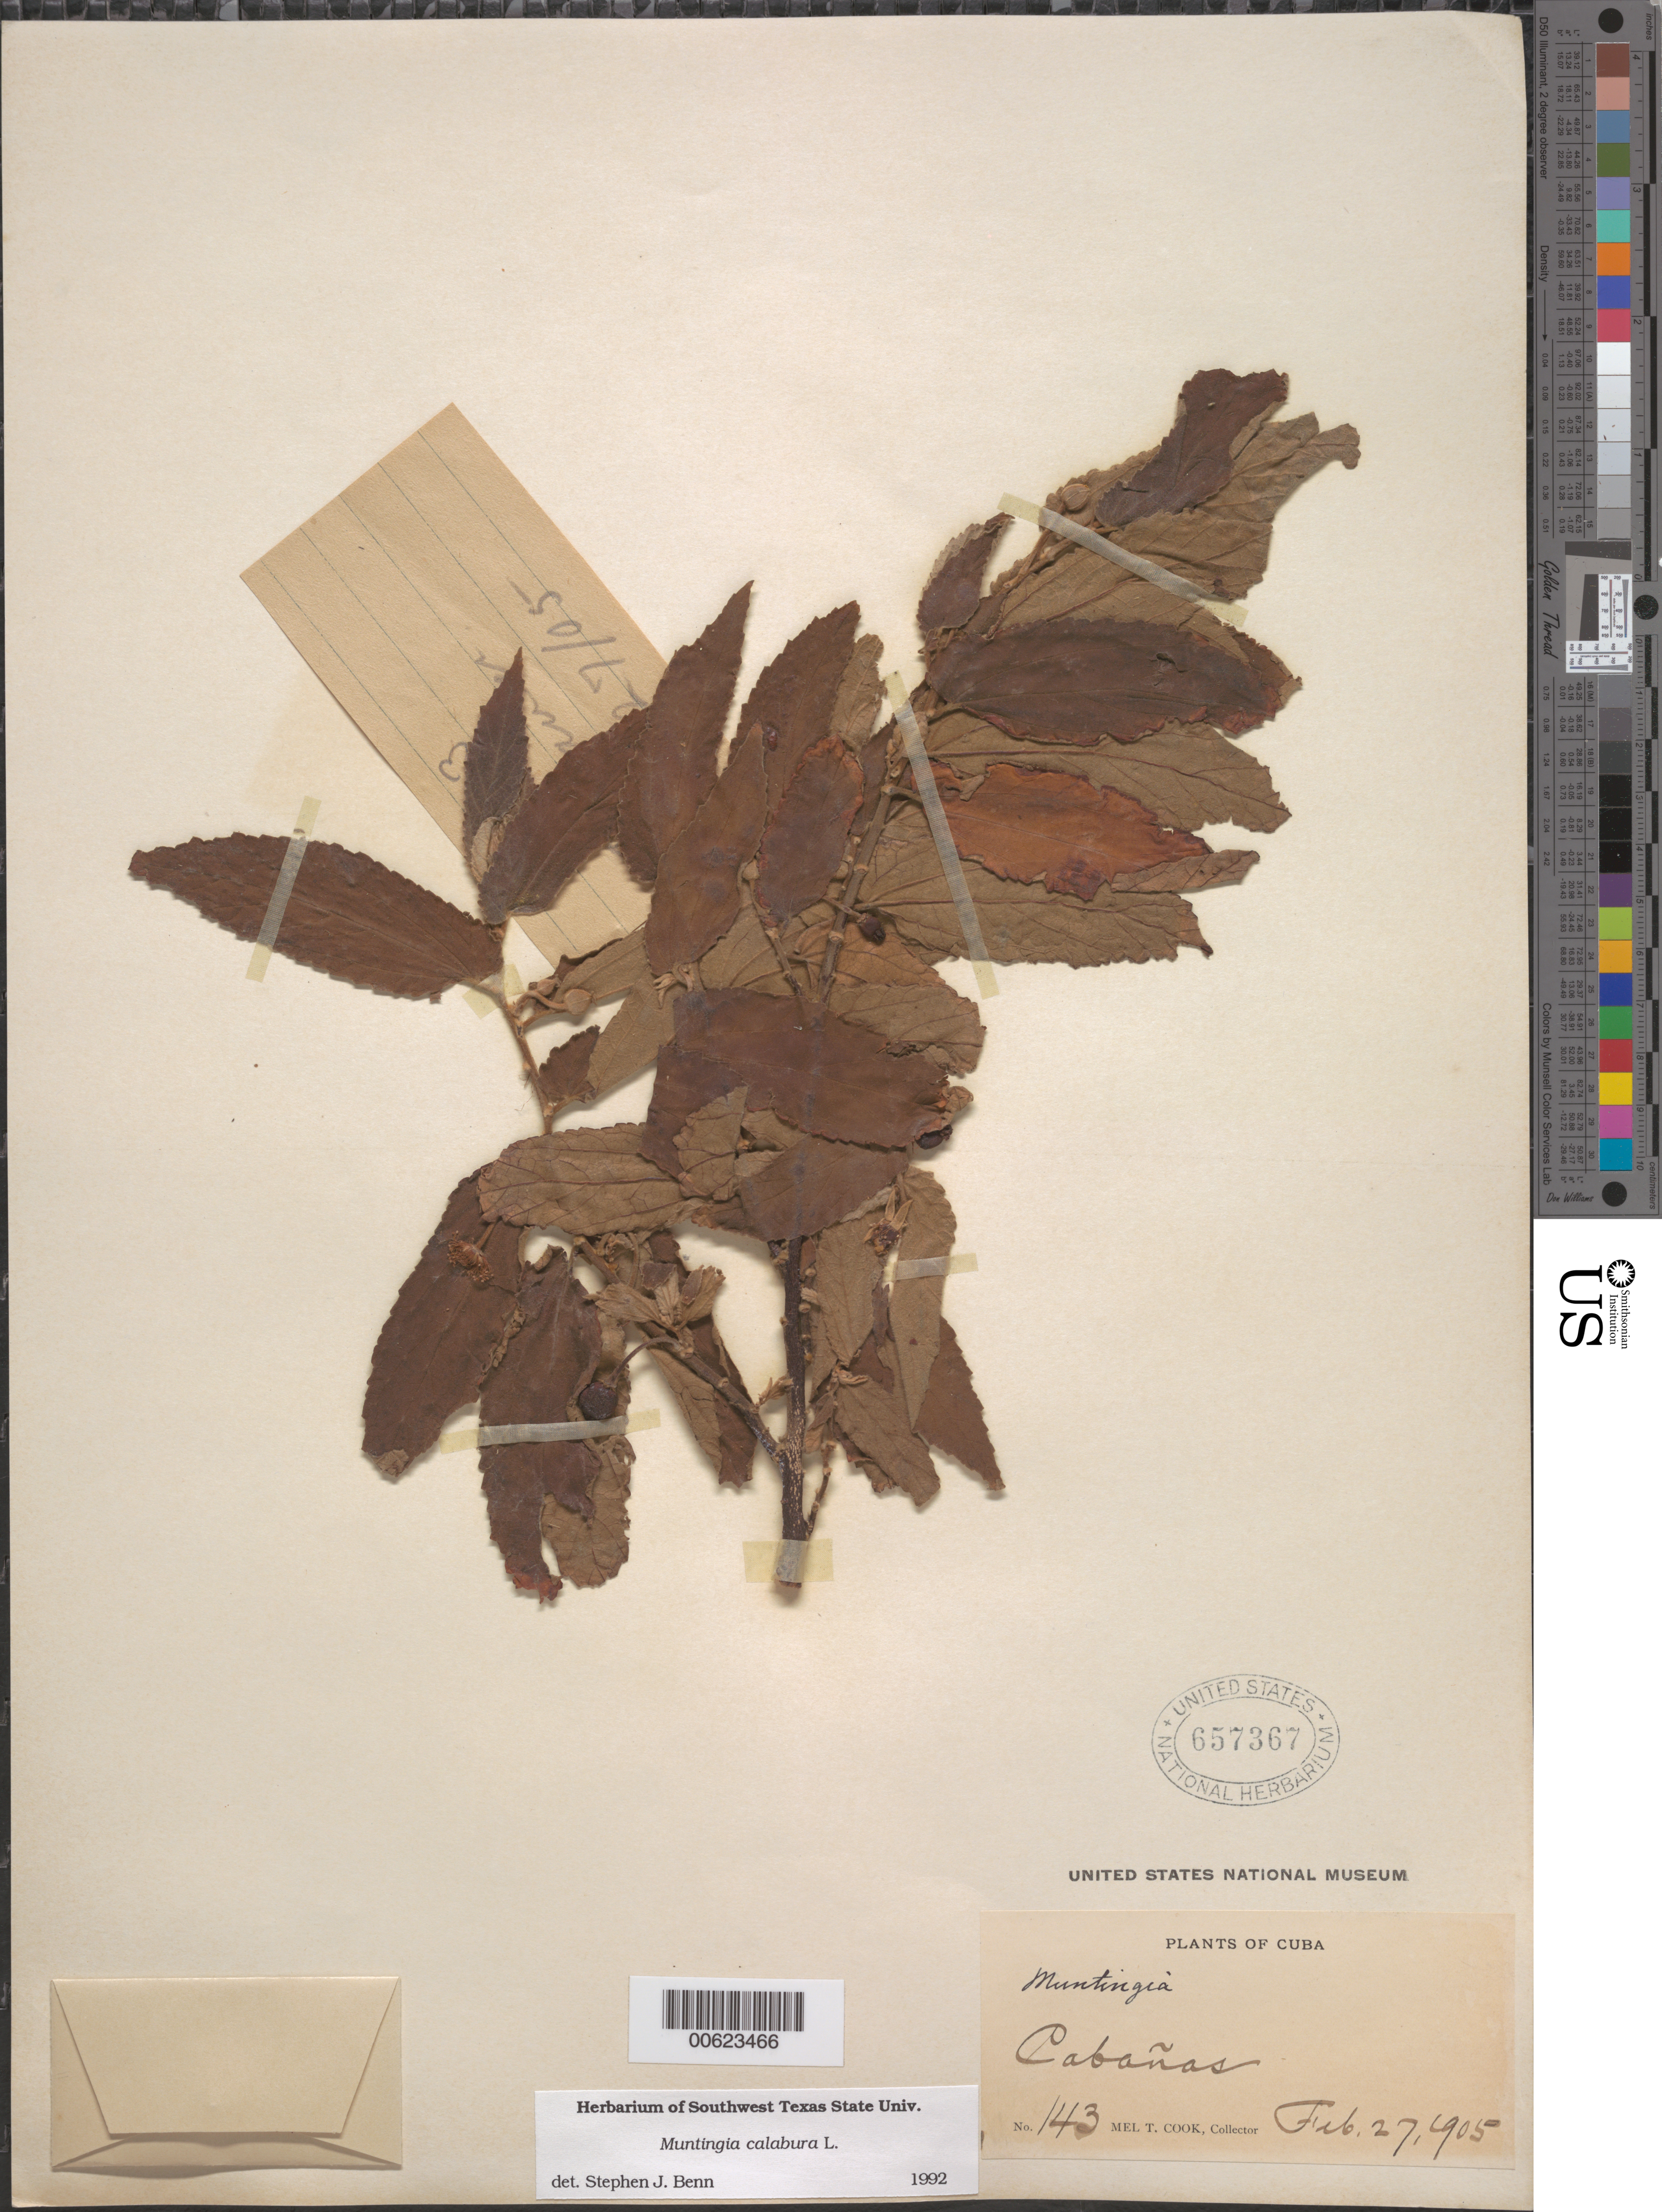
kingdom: Plantae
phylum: Tracheophyta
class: Magnoliopsida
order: Malvales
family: Muntingiaceae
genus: Muntingia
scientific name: Muntingia calabura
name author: L.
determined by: Benn, S. J.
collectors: M. T. Cook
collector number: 143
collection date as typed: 27 Feb 1905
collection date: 1905-02-27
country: Cuba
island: Greater Antilles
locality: Cabañas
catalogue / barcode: US 657367